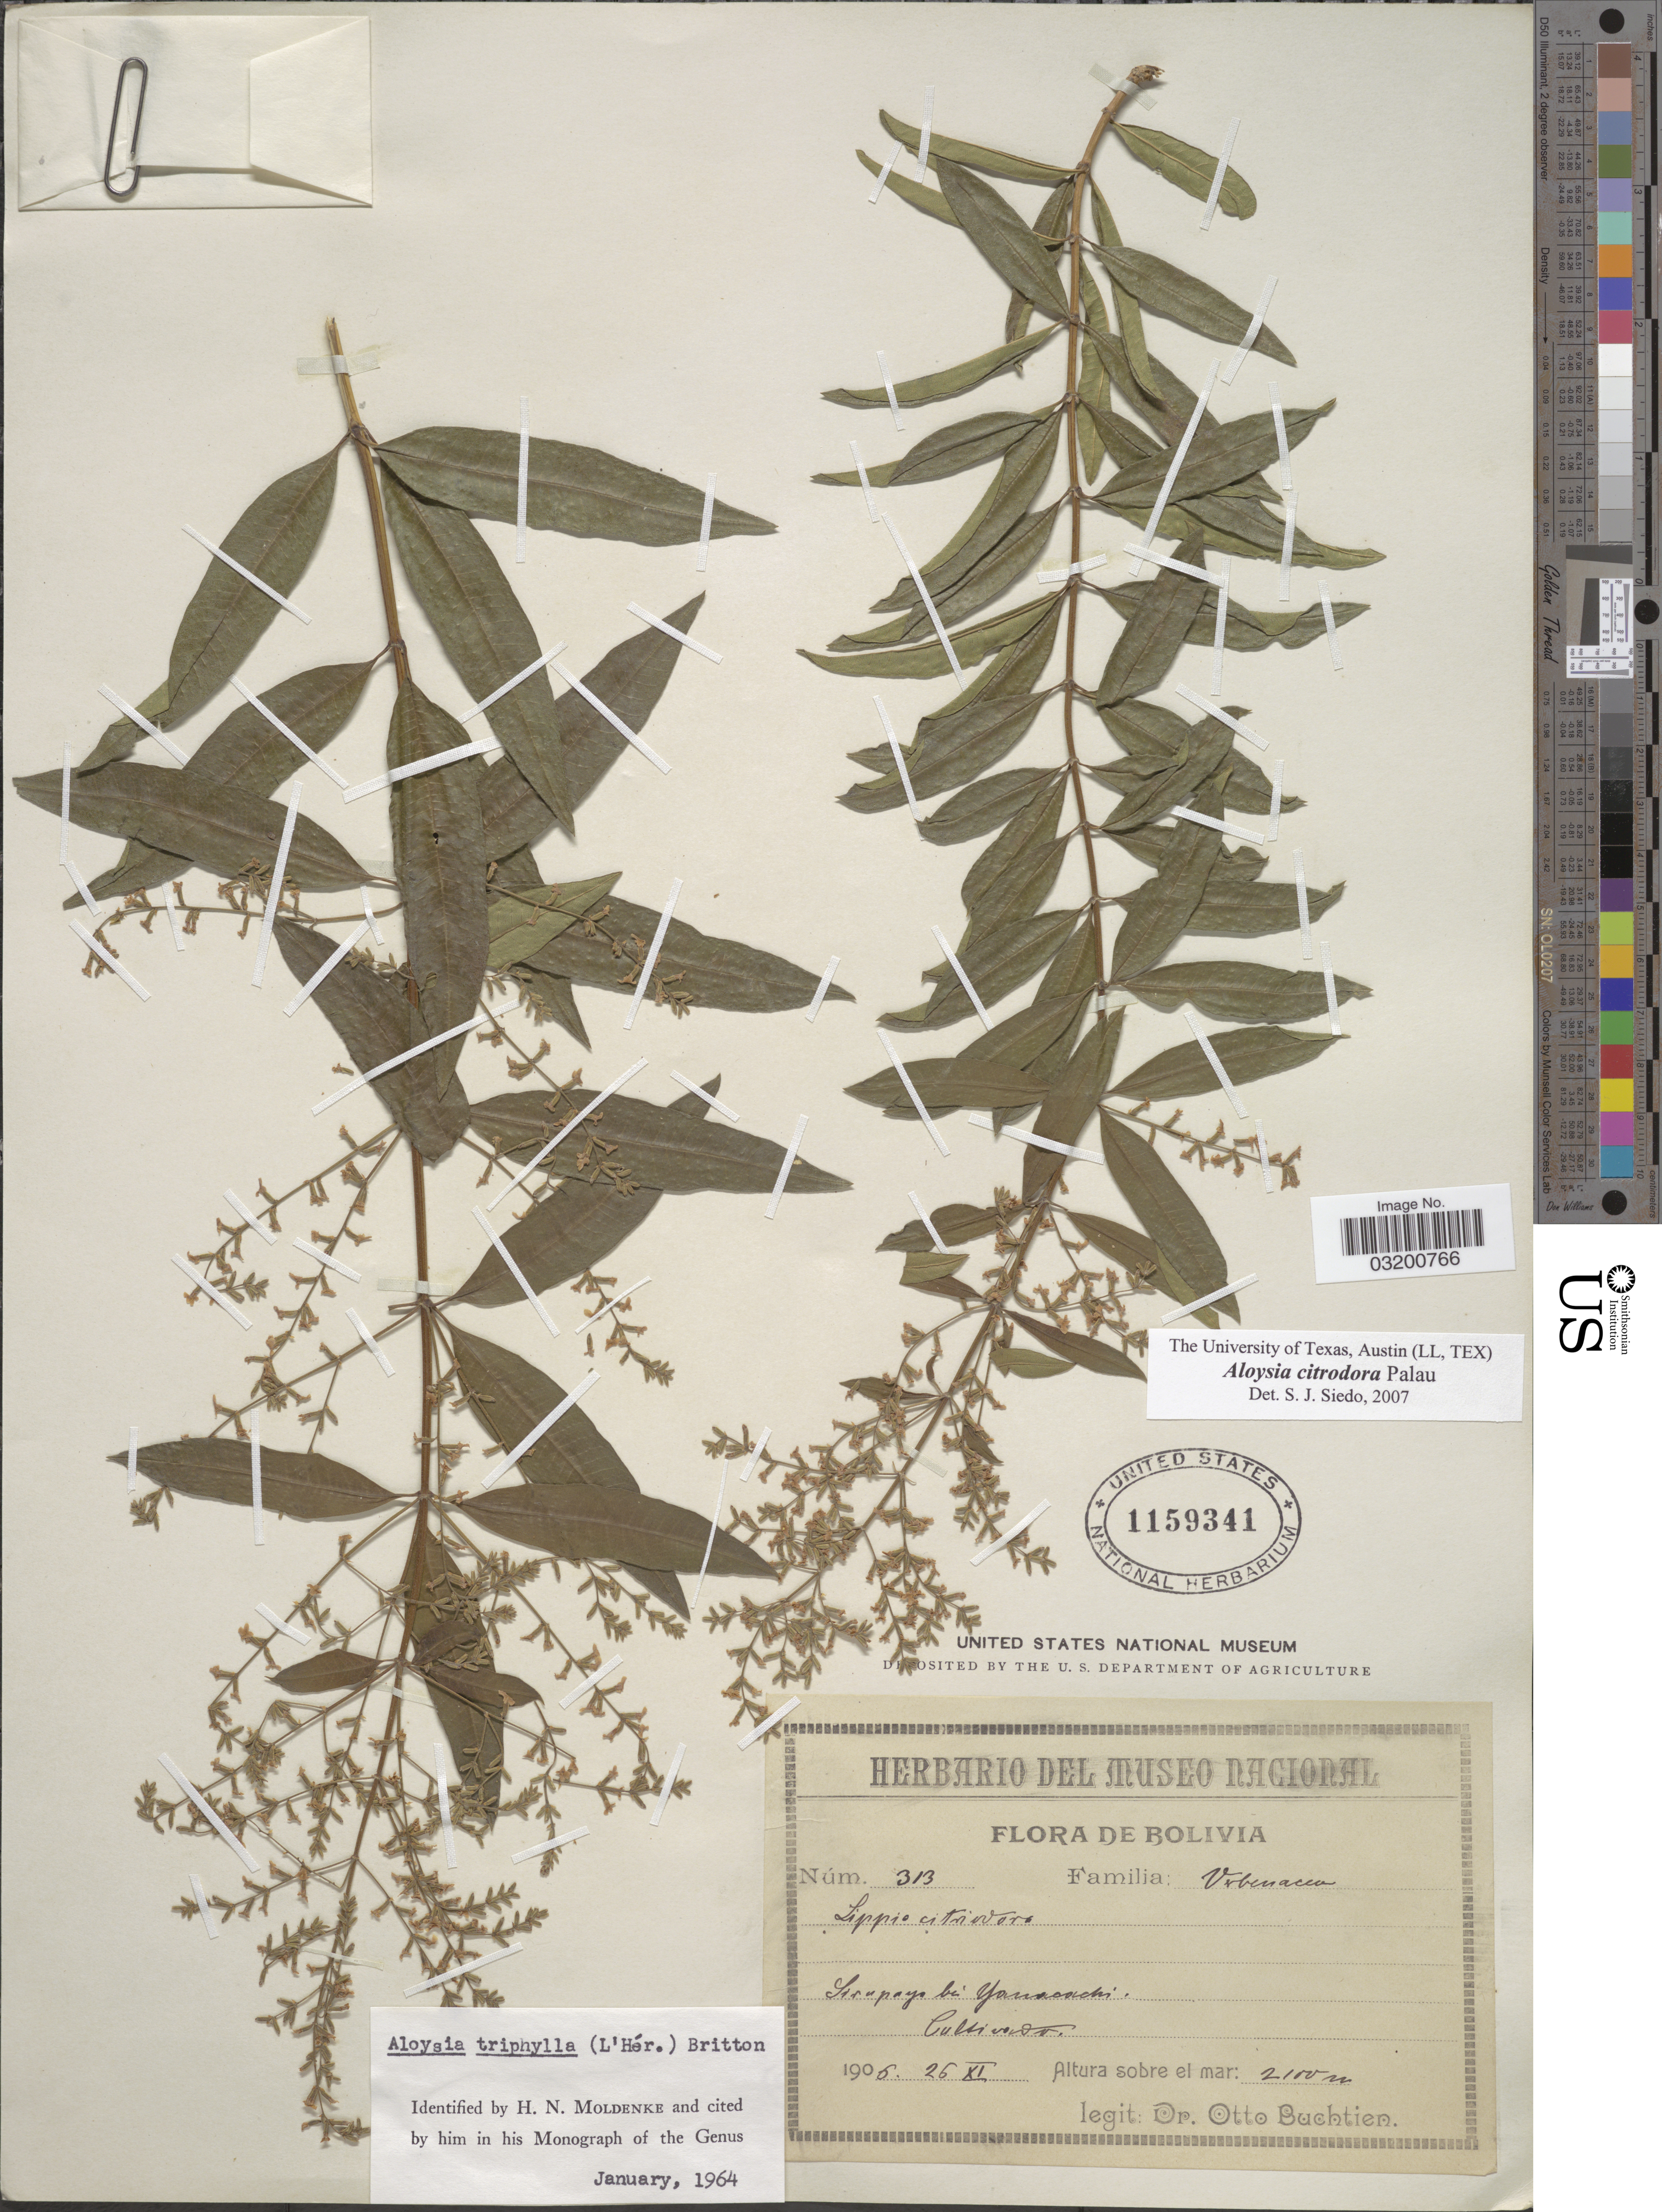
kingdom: Plantae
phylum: Tracheophyta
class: Magnoliopsida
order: Lamiales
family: Verbenaceae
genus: Aloysia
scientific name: Aloysia citrodora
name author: Paláu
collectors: O. Buchtien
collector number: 313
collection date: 1906-11-26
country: Bolivia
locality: Sirupayo bei Yanacachi. Cultivado.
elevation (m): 2100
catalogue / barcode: US 1159341